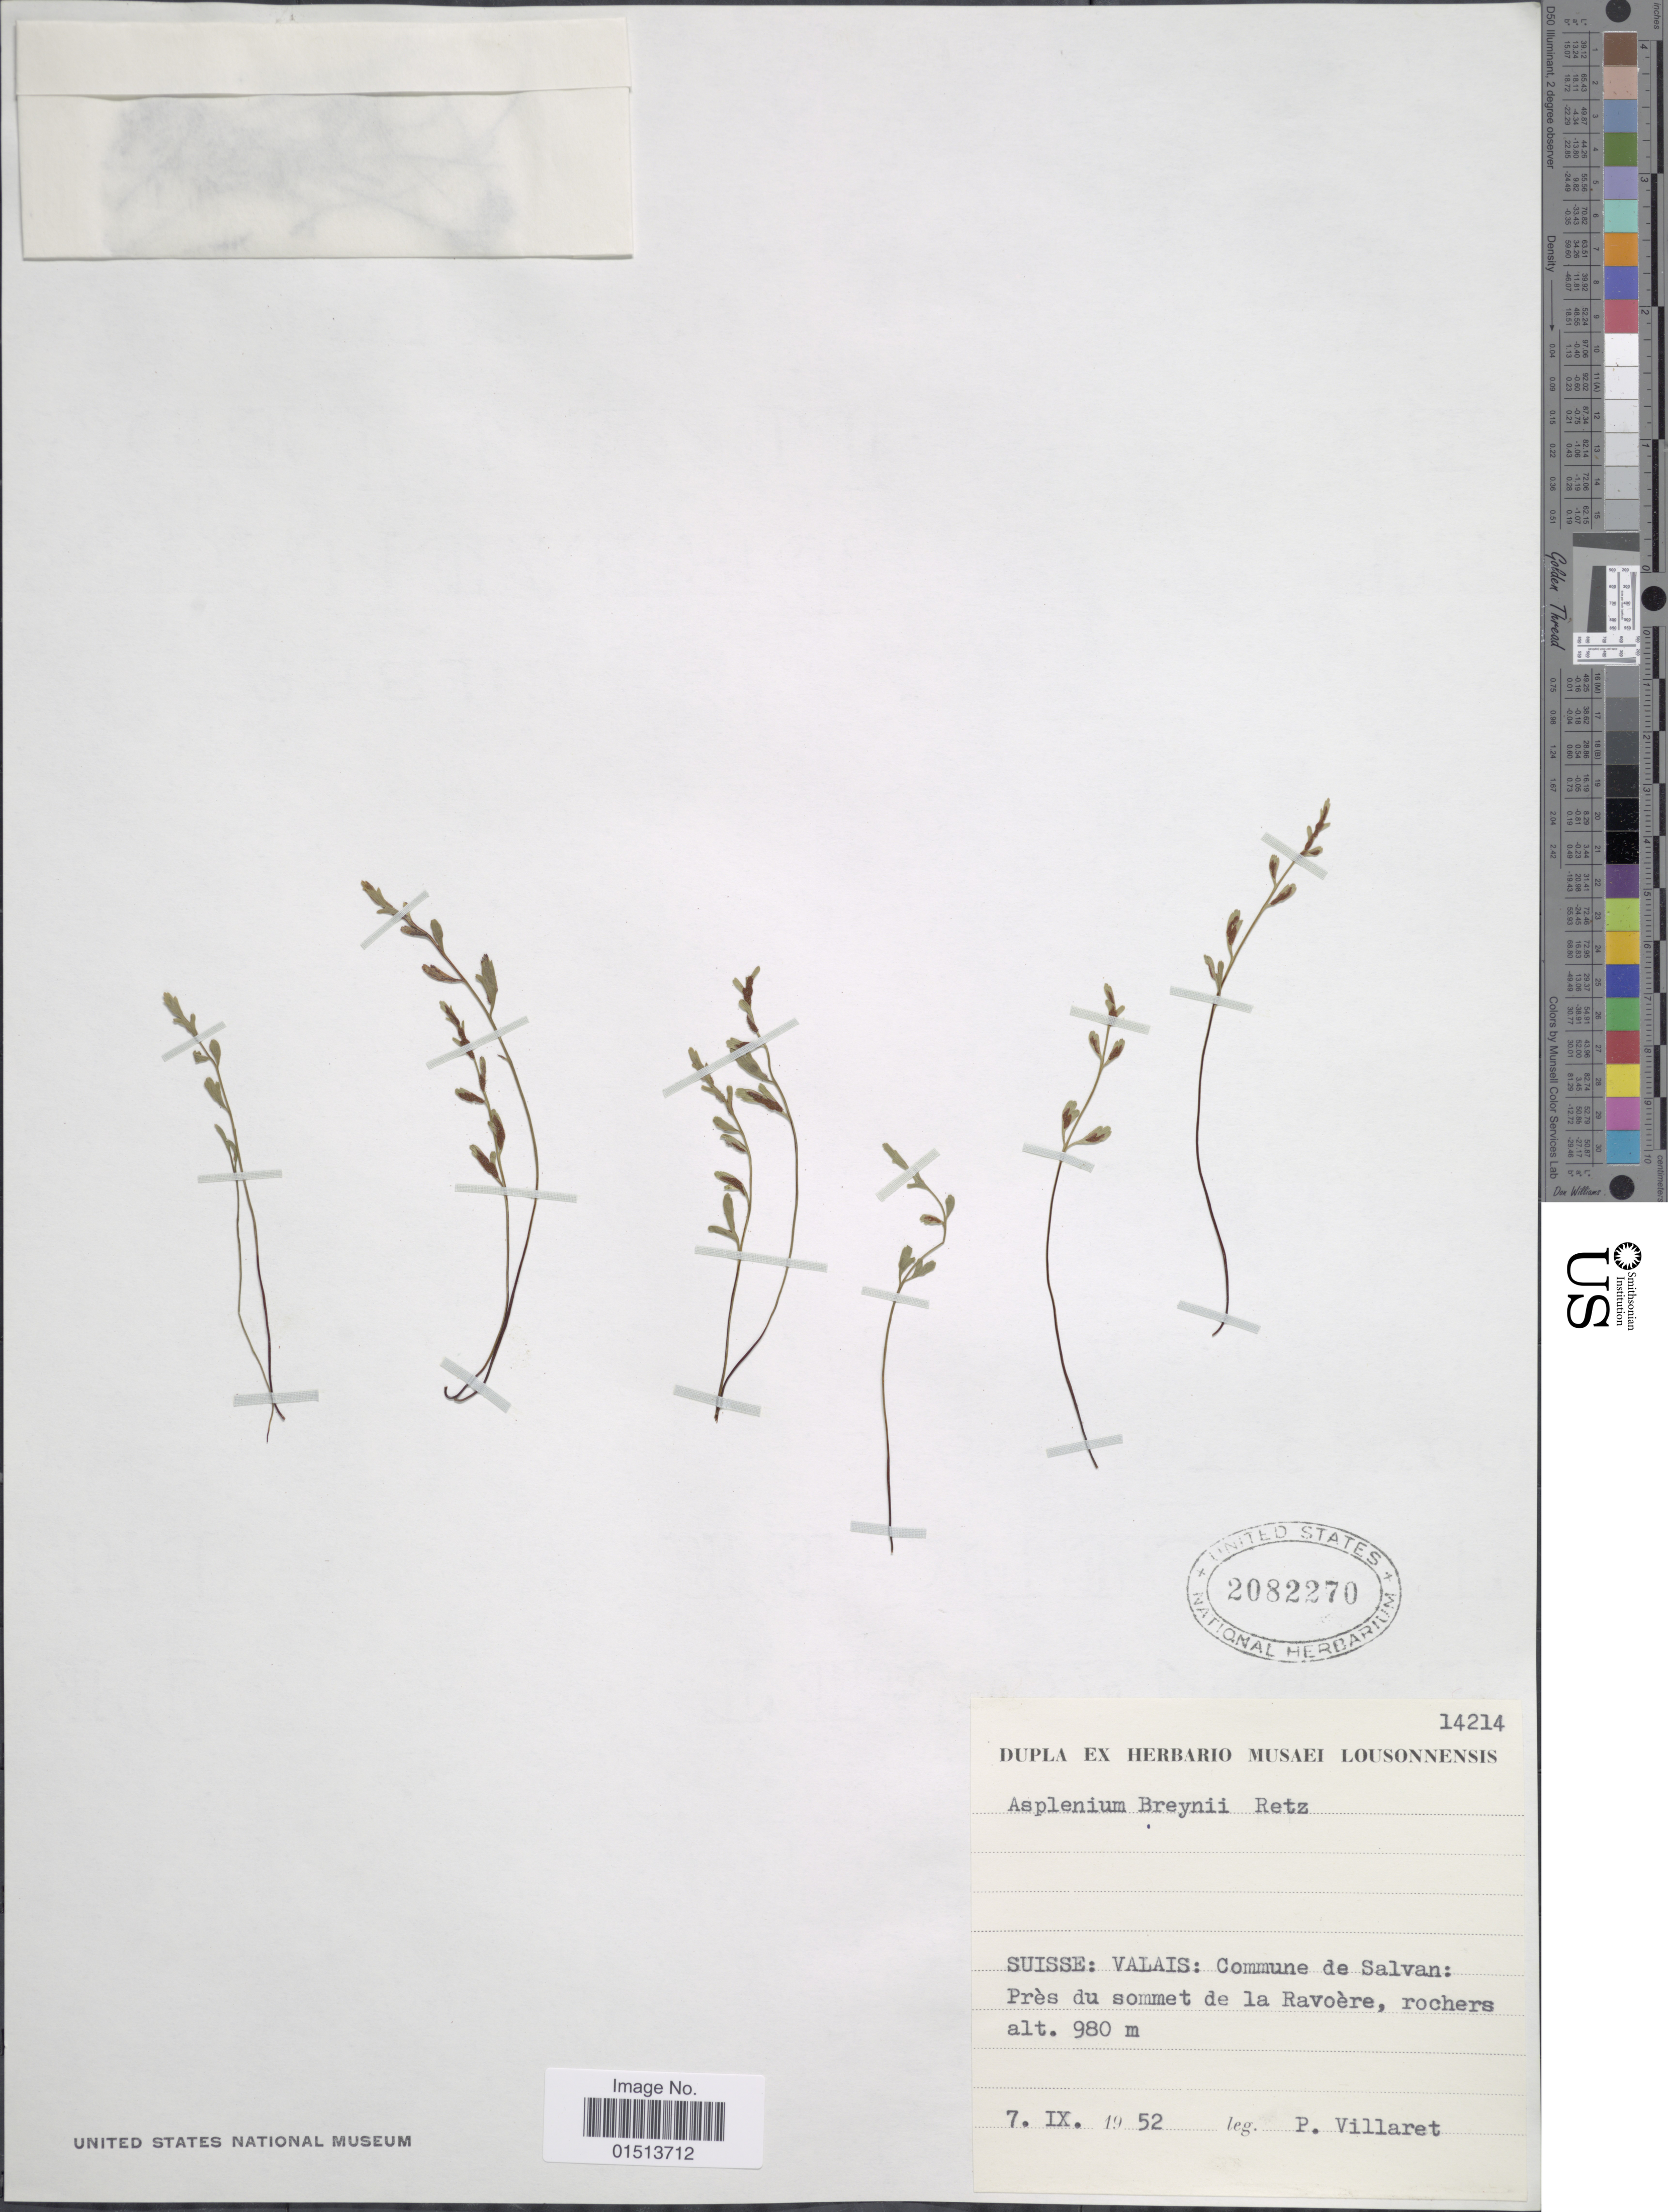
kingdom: Plantae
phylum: Tracheophyta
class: Polypodiopsida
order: Polypodiales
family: Aspleniaceae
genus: Asplenium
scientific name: Asplenium alternifolium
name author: Jacq.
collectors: P. Villaret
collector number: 14214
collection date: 1952-09-07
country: Switzerland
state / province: Valais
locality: Commune de Salvan: Près du sommet de la Ravoère, rochers.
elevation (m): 980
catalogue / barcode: US 2082270